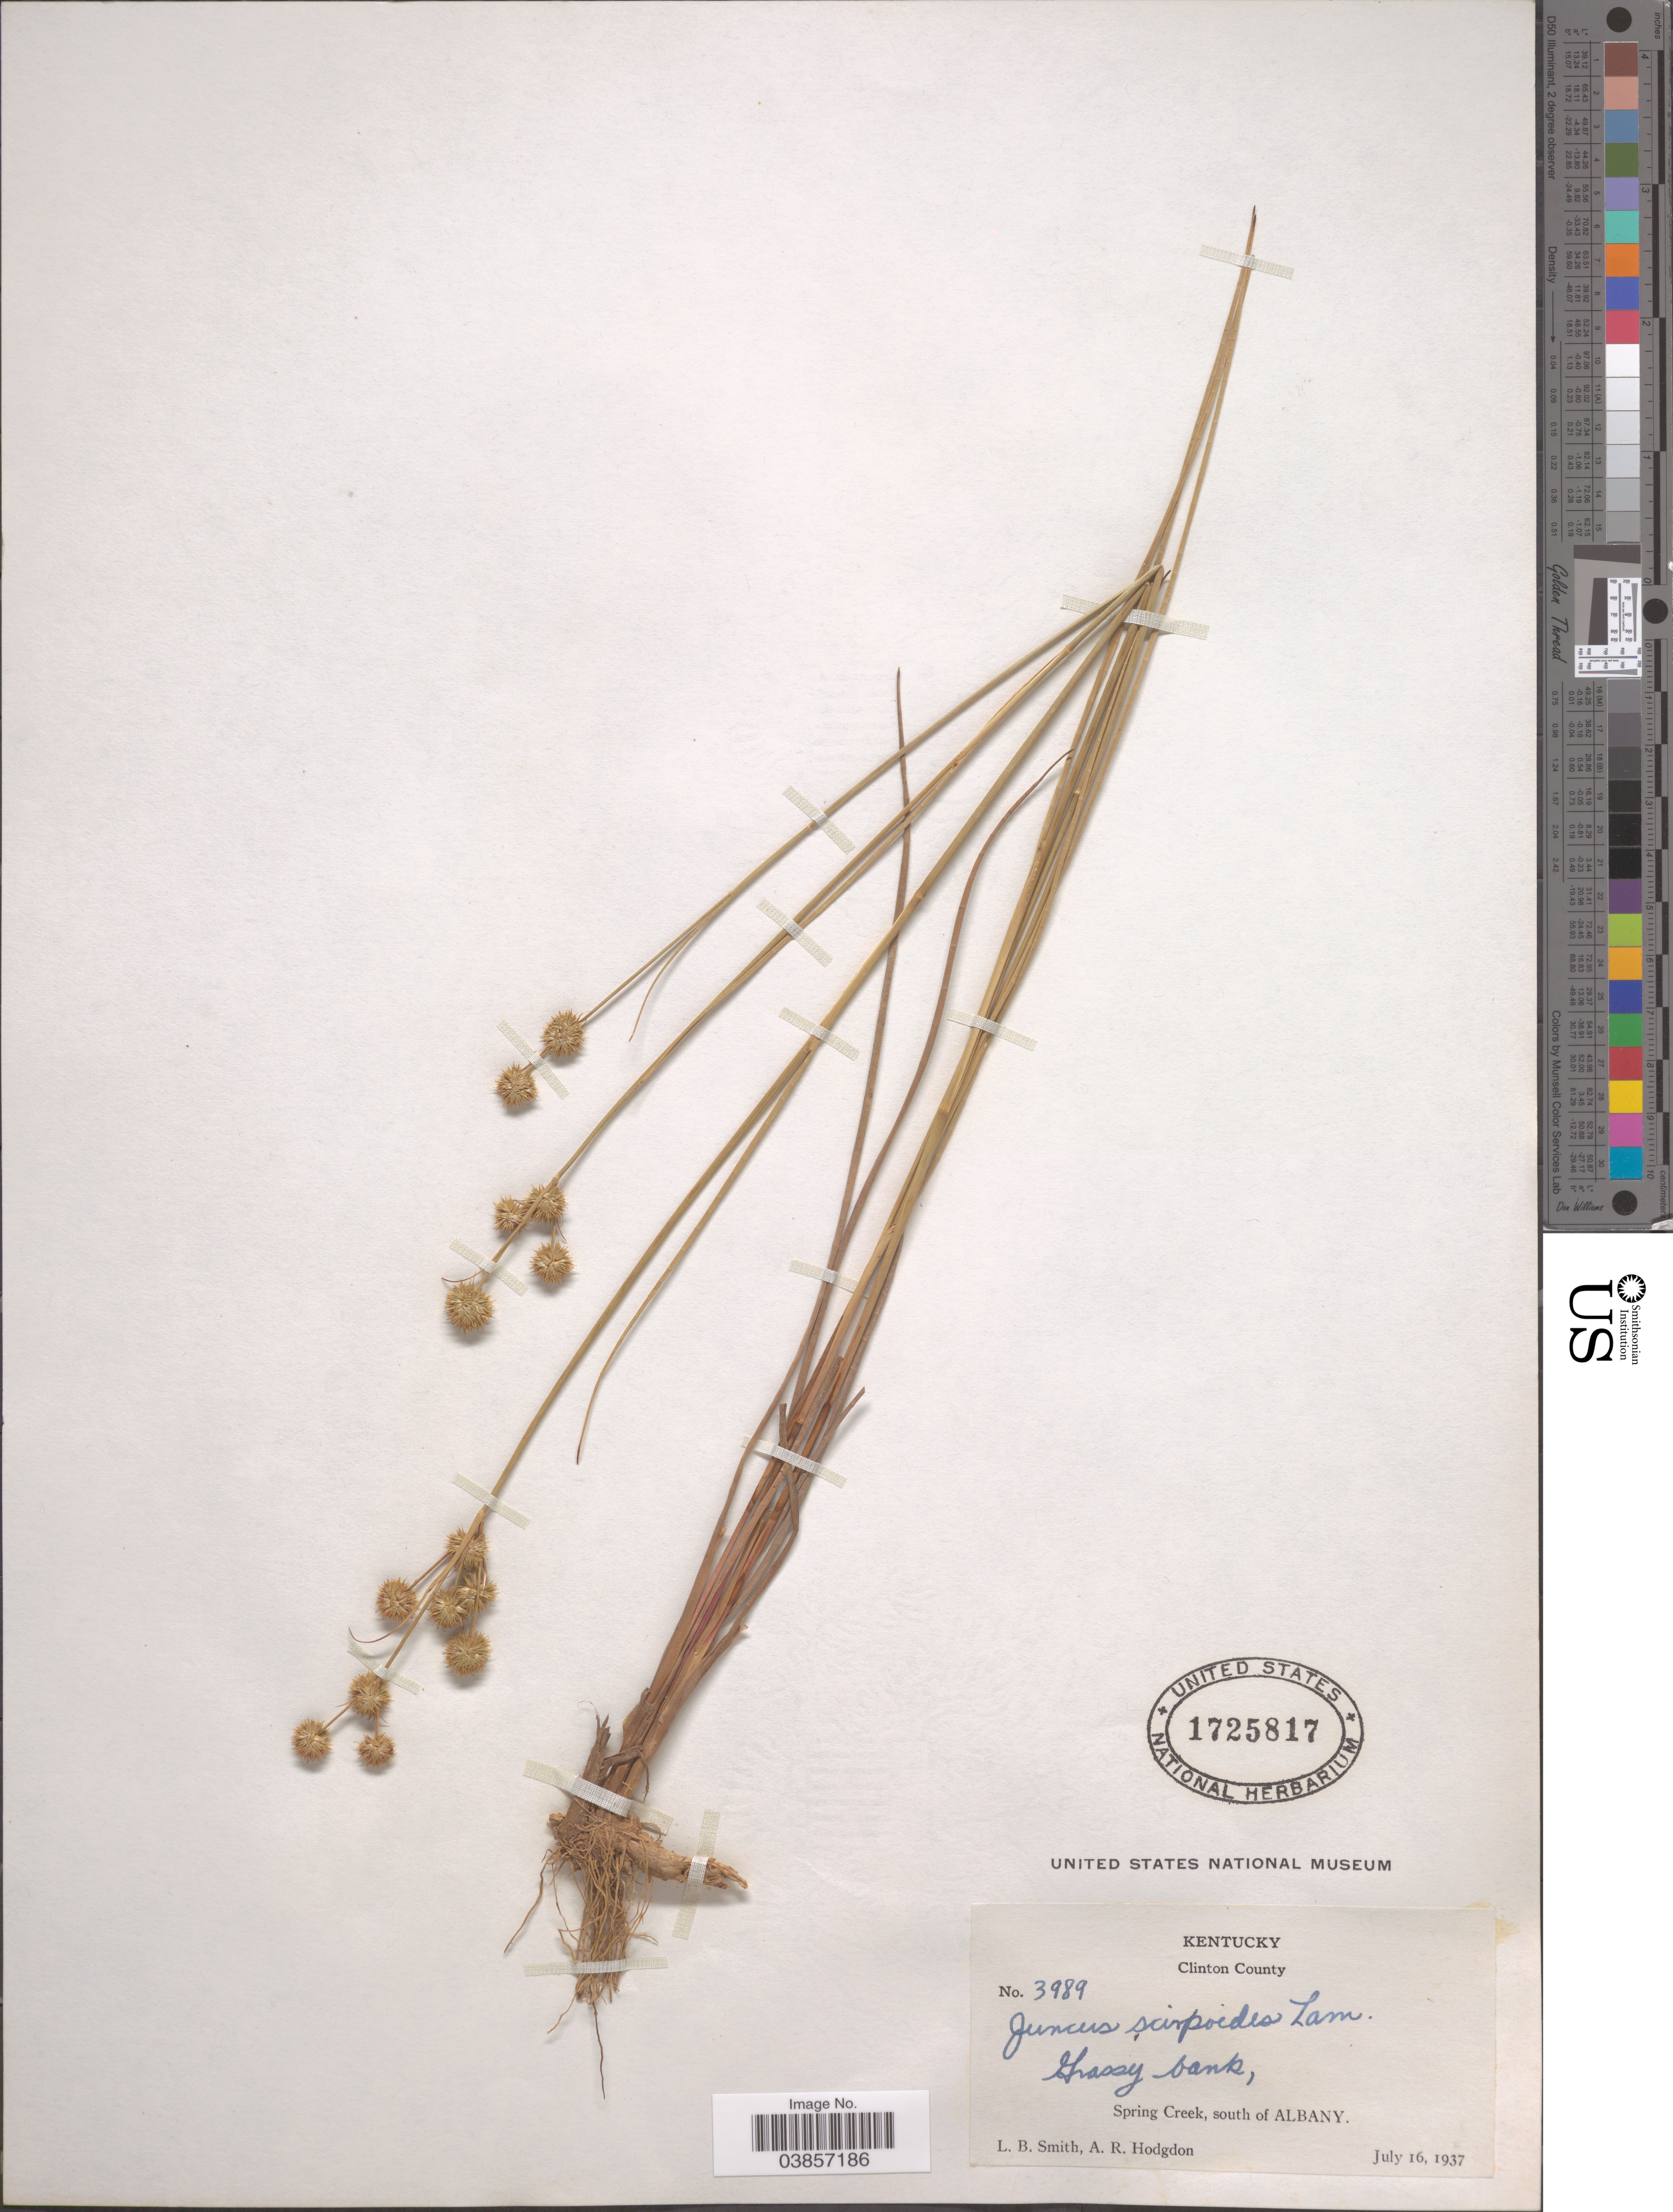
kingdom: Plantae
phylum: Tracheophyta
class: Liliopsida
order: Poales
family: Juncaceae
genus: Juncus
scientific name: Juncus scirpoides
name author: Lam.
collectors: L. Smith & A. R. Hodgdon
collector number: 3989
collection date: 1937-07-16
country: United States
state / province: Kentucky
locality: Clinton County. Spring Creek, south of Albany.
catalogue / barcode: US 1725817